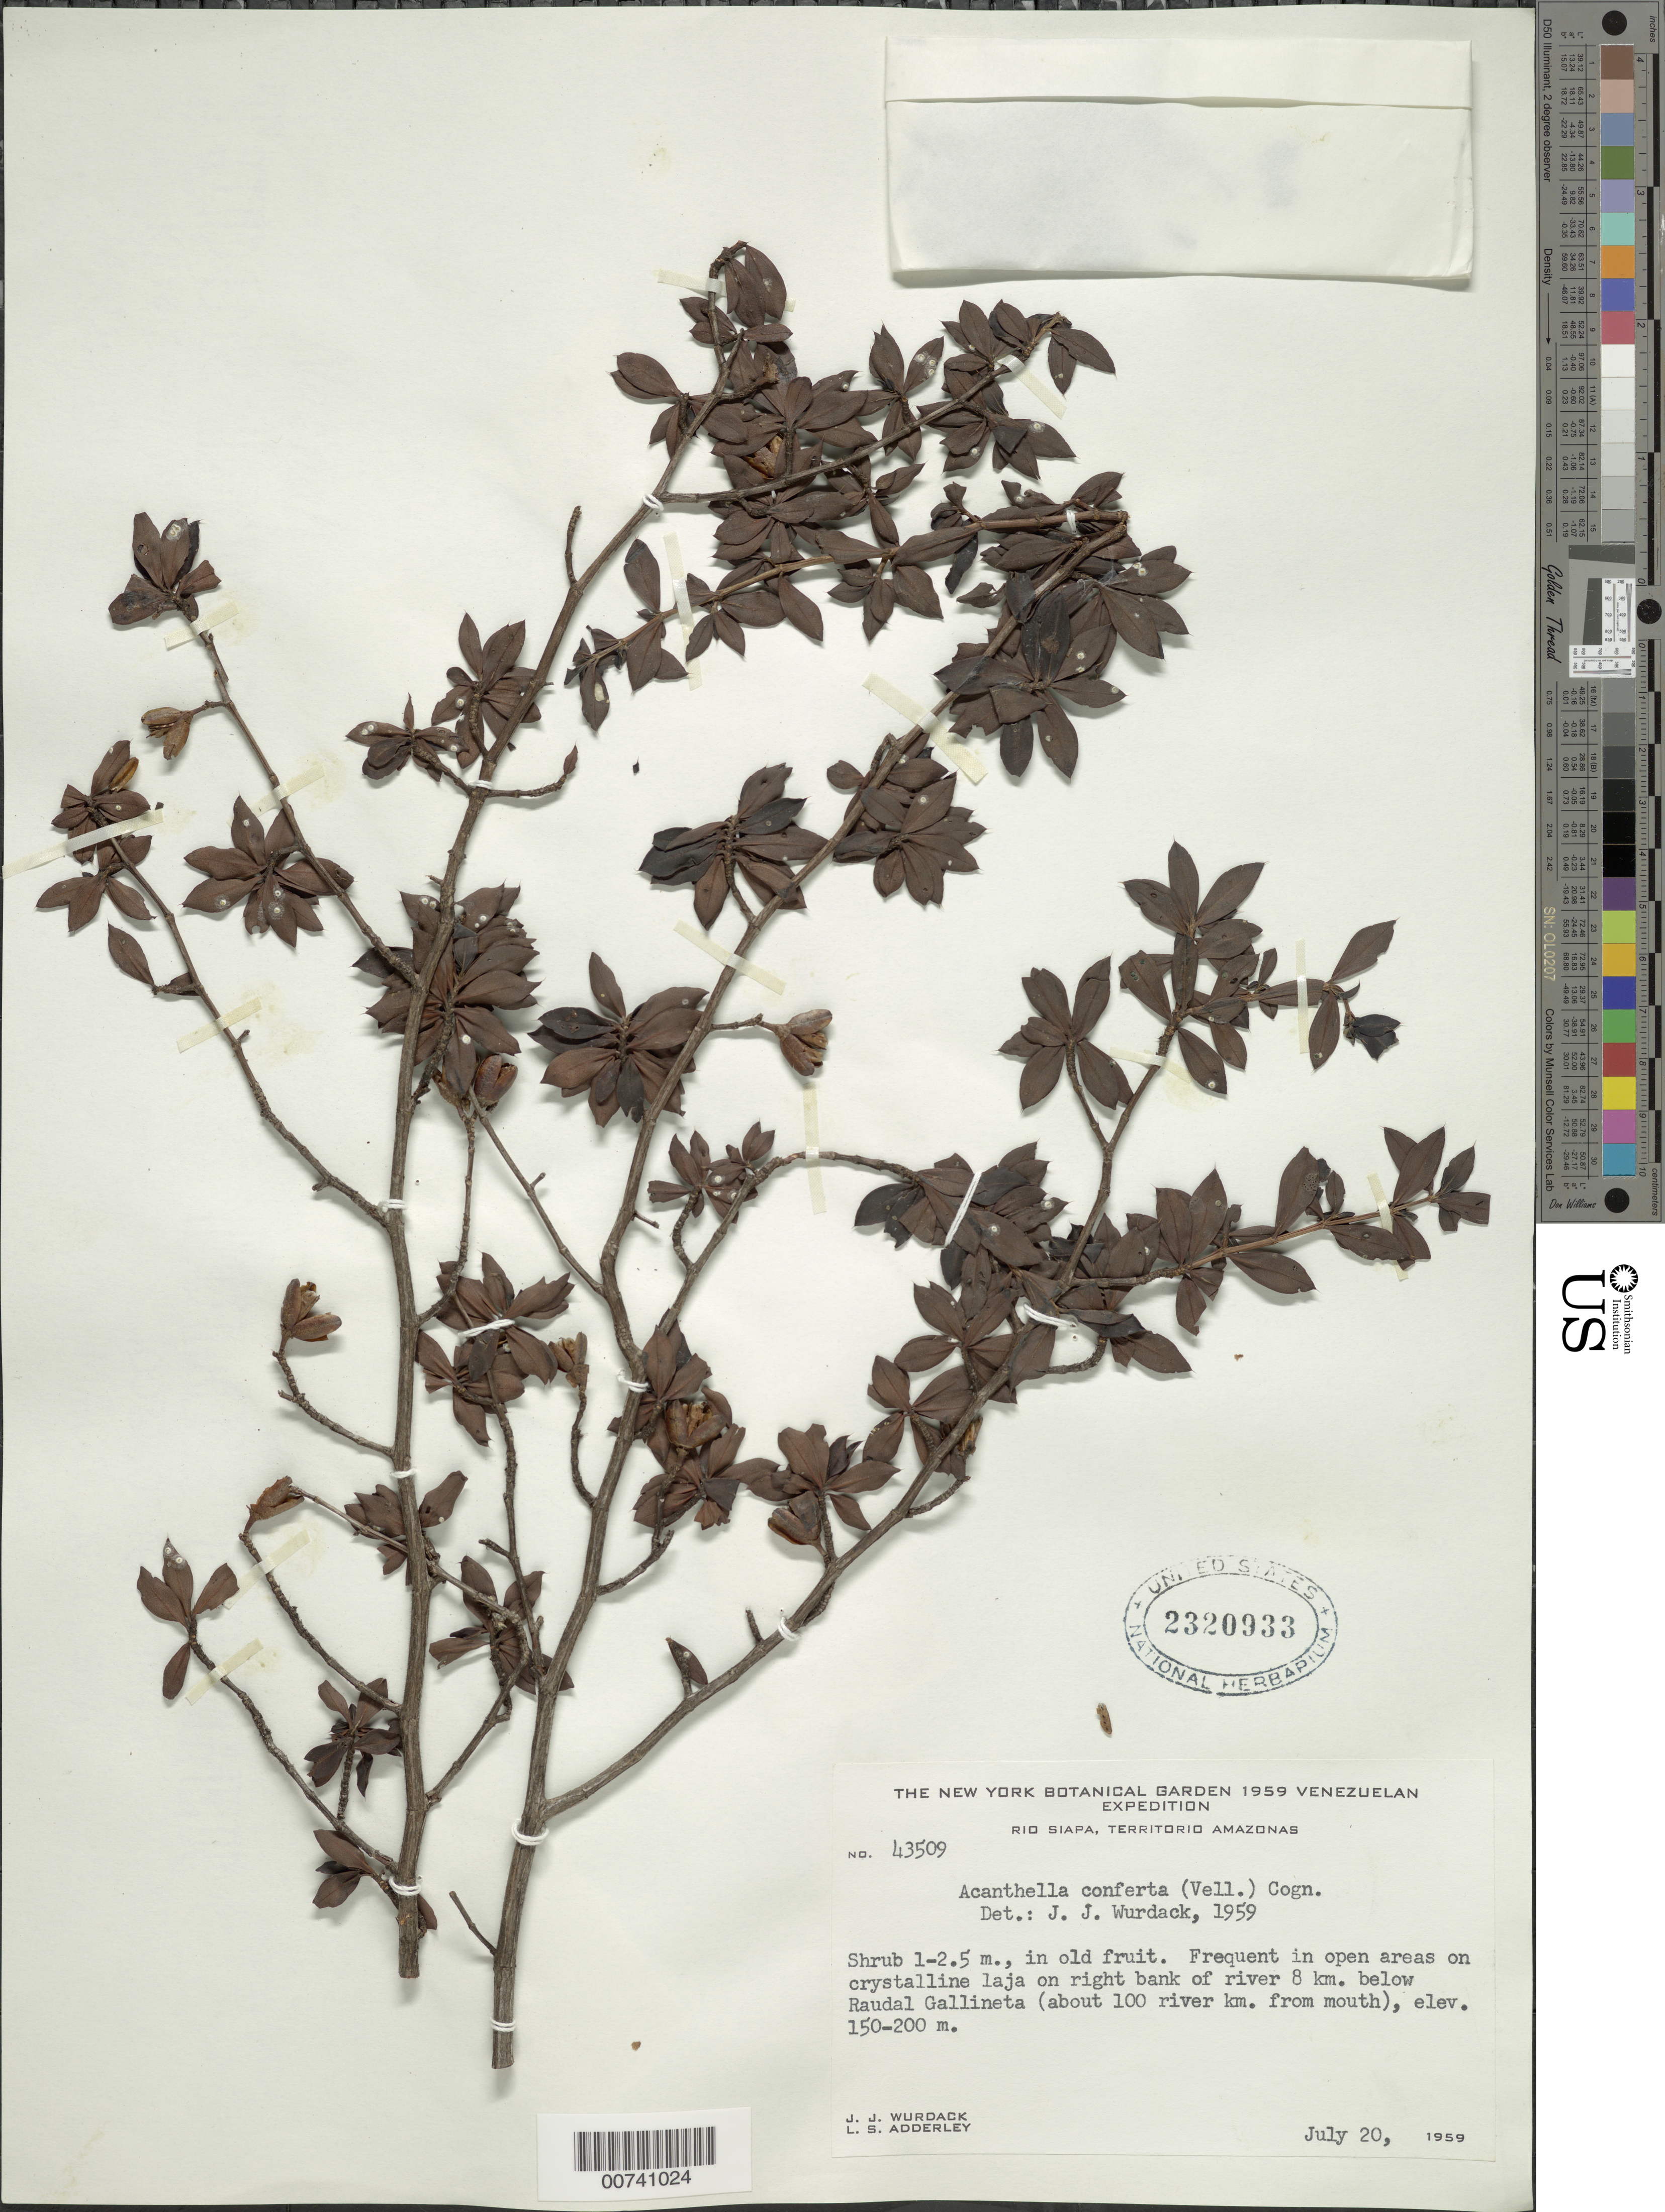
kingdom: Plantae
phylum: Tracheophyta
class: Magnoliopsida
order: Myrtales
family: Melastomataceae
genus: Acanthella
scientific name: Acanthella sprucei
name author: Benth. & Hook. f.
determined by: Nunes da Silva, Diego, (RB), Jardim Botanico do Rio de Janeiro - Herbario (BRAZIL)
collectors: J. J. Wurdack & L. S. Adderley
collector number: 43509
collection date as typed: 20-Jul-59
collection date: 1959-07-20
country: Venezuela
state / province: Amazonas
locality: Río Siapa, 8 km below Raudal Gallineta (about 100 river km from mouth)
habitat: Open areas on crystalline laja on riverbank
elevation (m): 130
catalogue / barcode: US 2320933